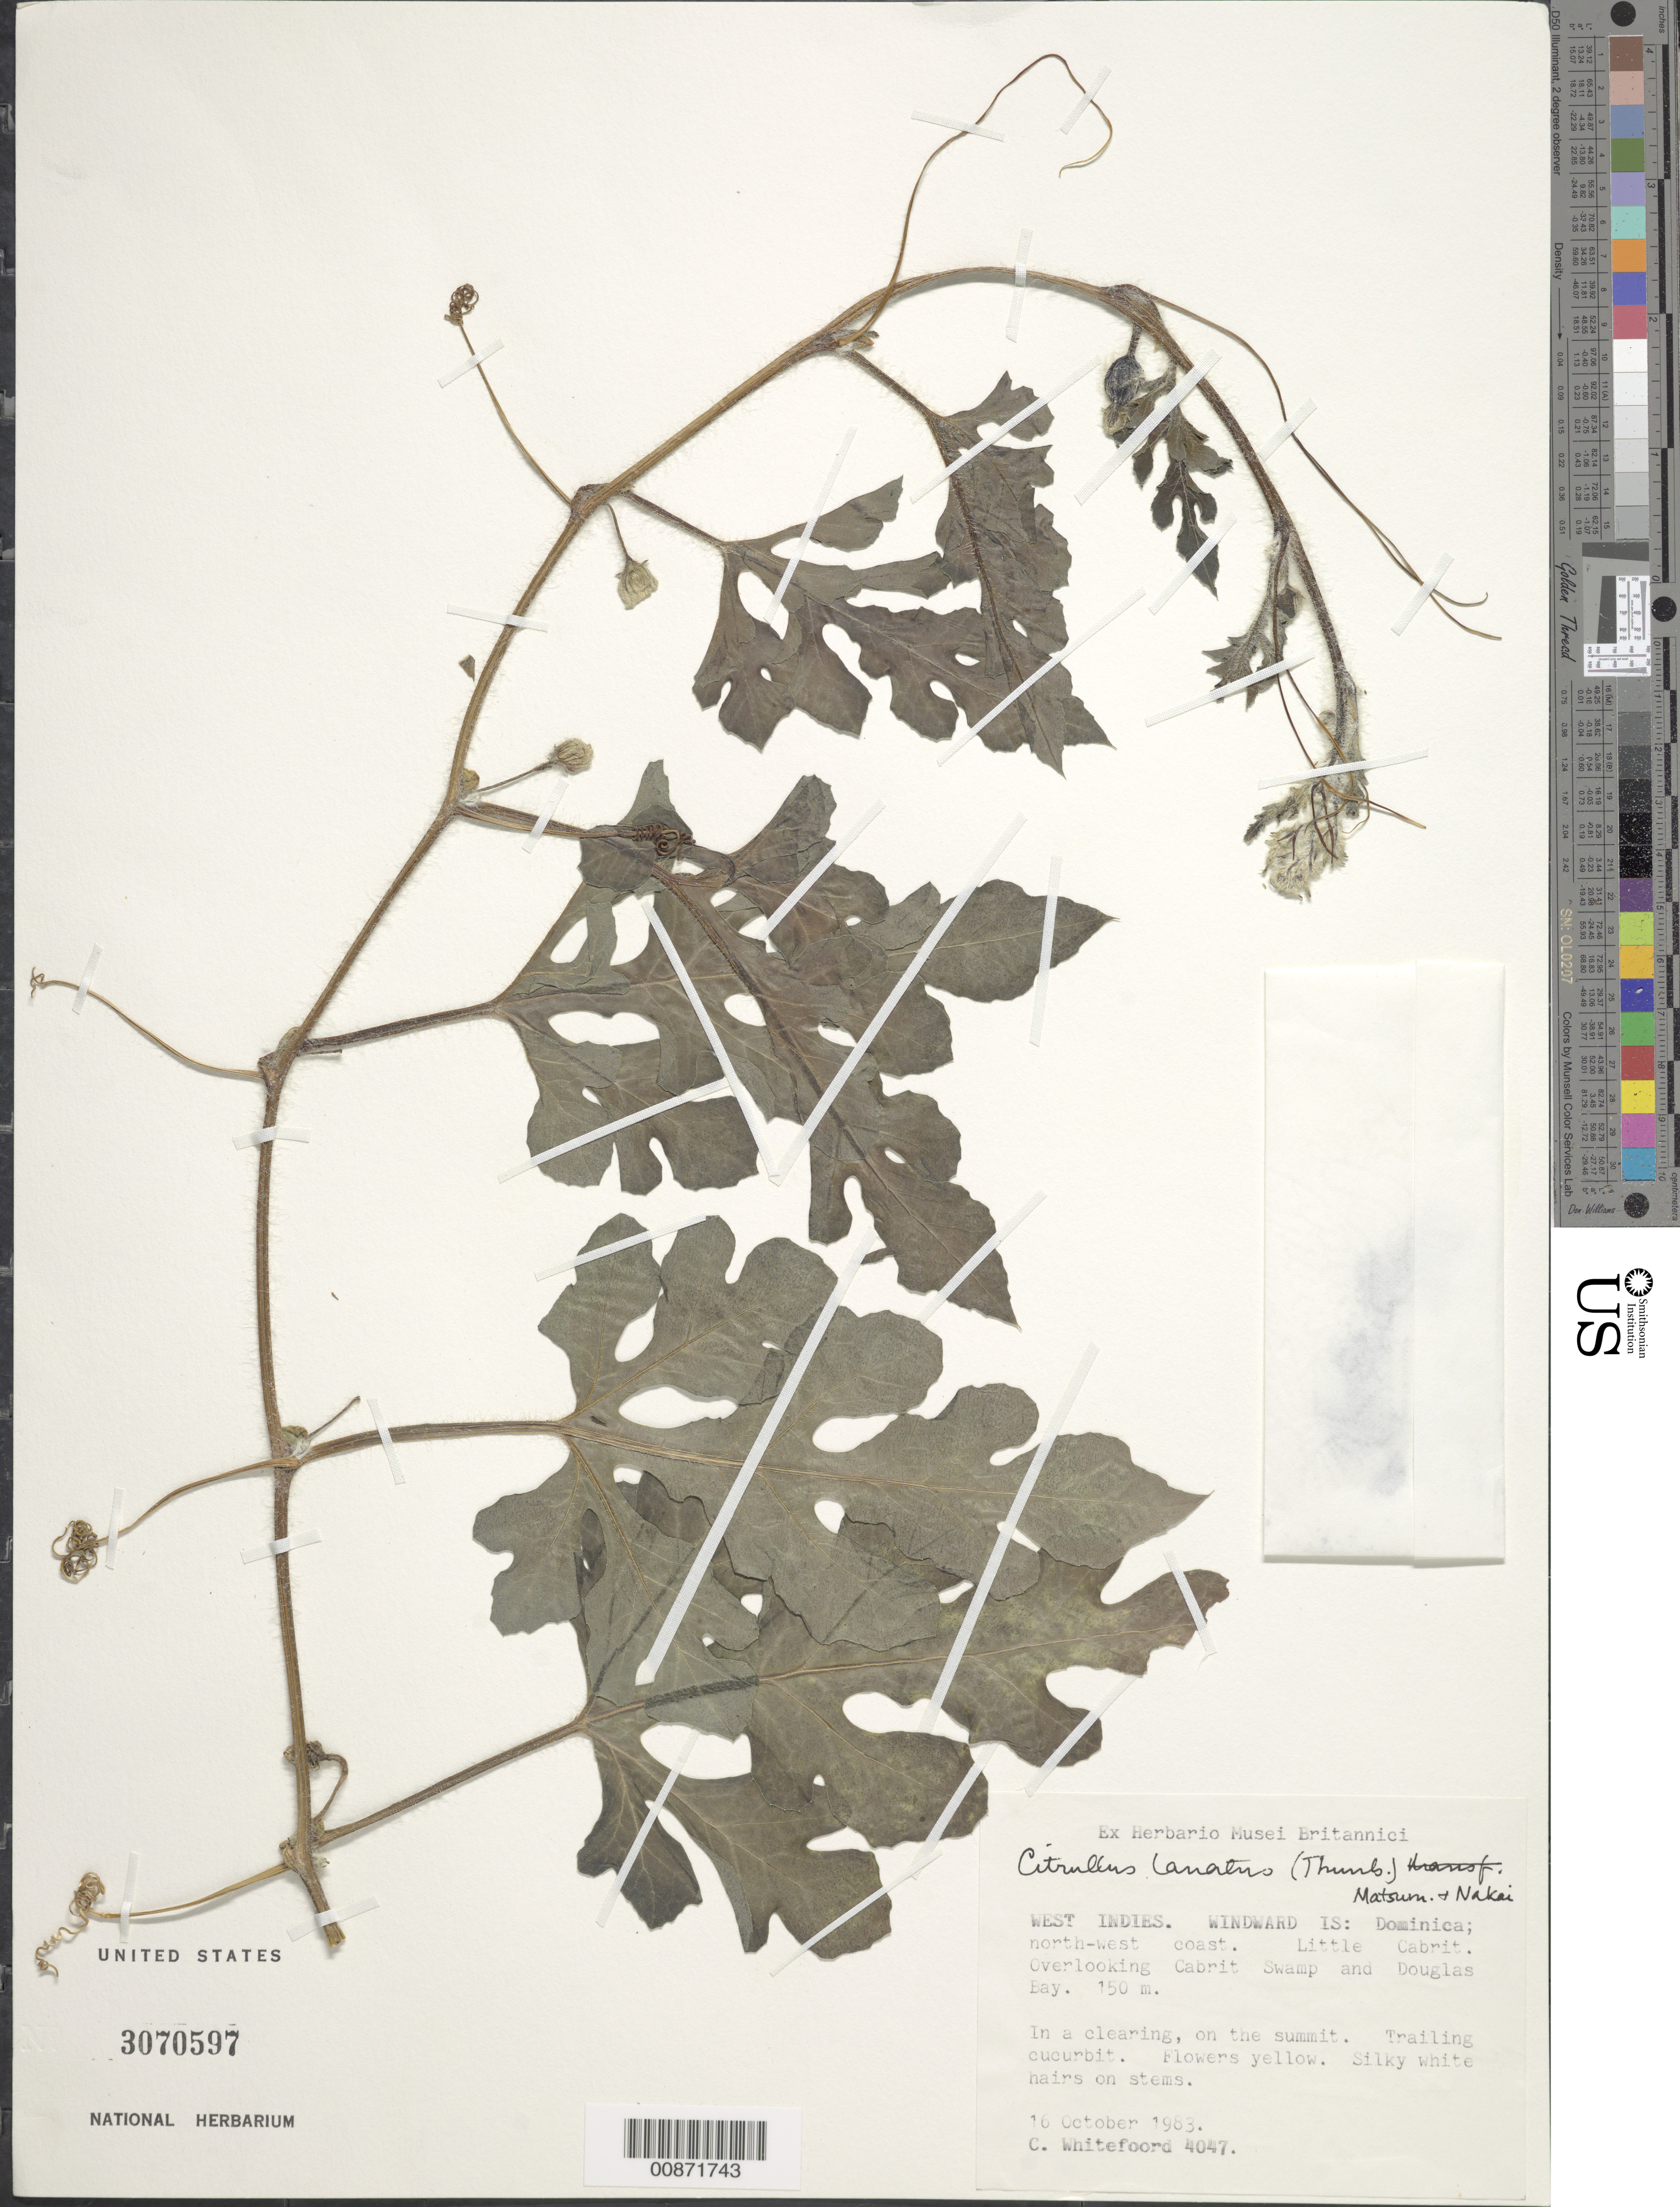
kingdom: Plantae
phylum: Tracheophyta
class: Magnoliopsida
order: Cucurbitales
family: Cucurbitaceae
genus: Citrullus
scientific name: Citrullus lanatus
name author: (Thunb.) Matsum. & Nakai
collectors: C. Whitefoord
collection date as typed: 16 Oct 1983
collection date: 1983-10-16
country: Dominica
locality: Northwest coast. Little Cabrit. Overlooking Cabrit Swamp and Douglas Bay.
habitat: In clearing, on the summit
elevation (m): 150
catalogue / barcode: US 3070597